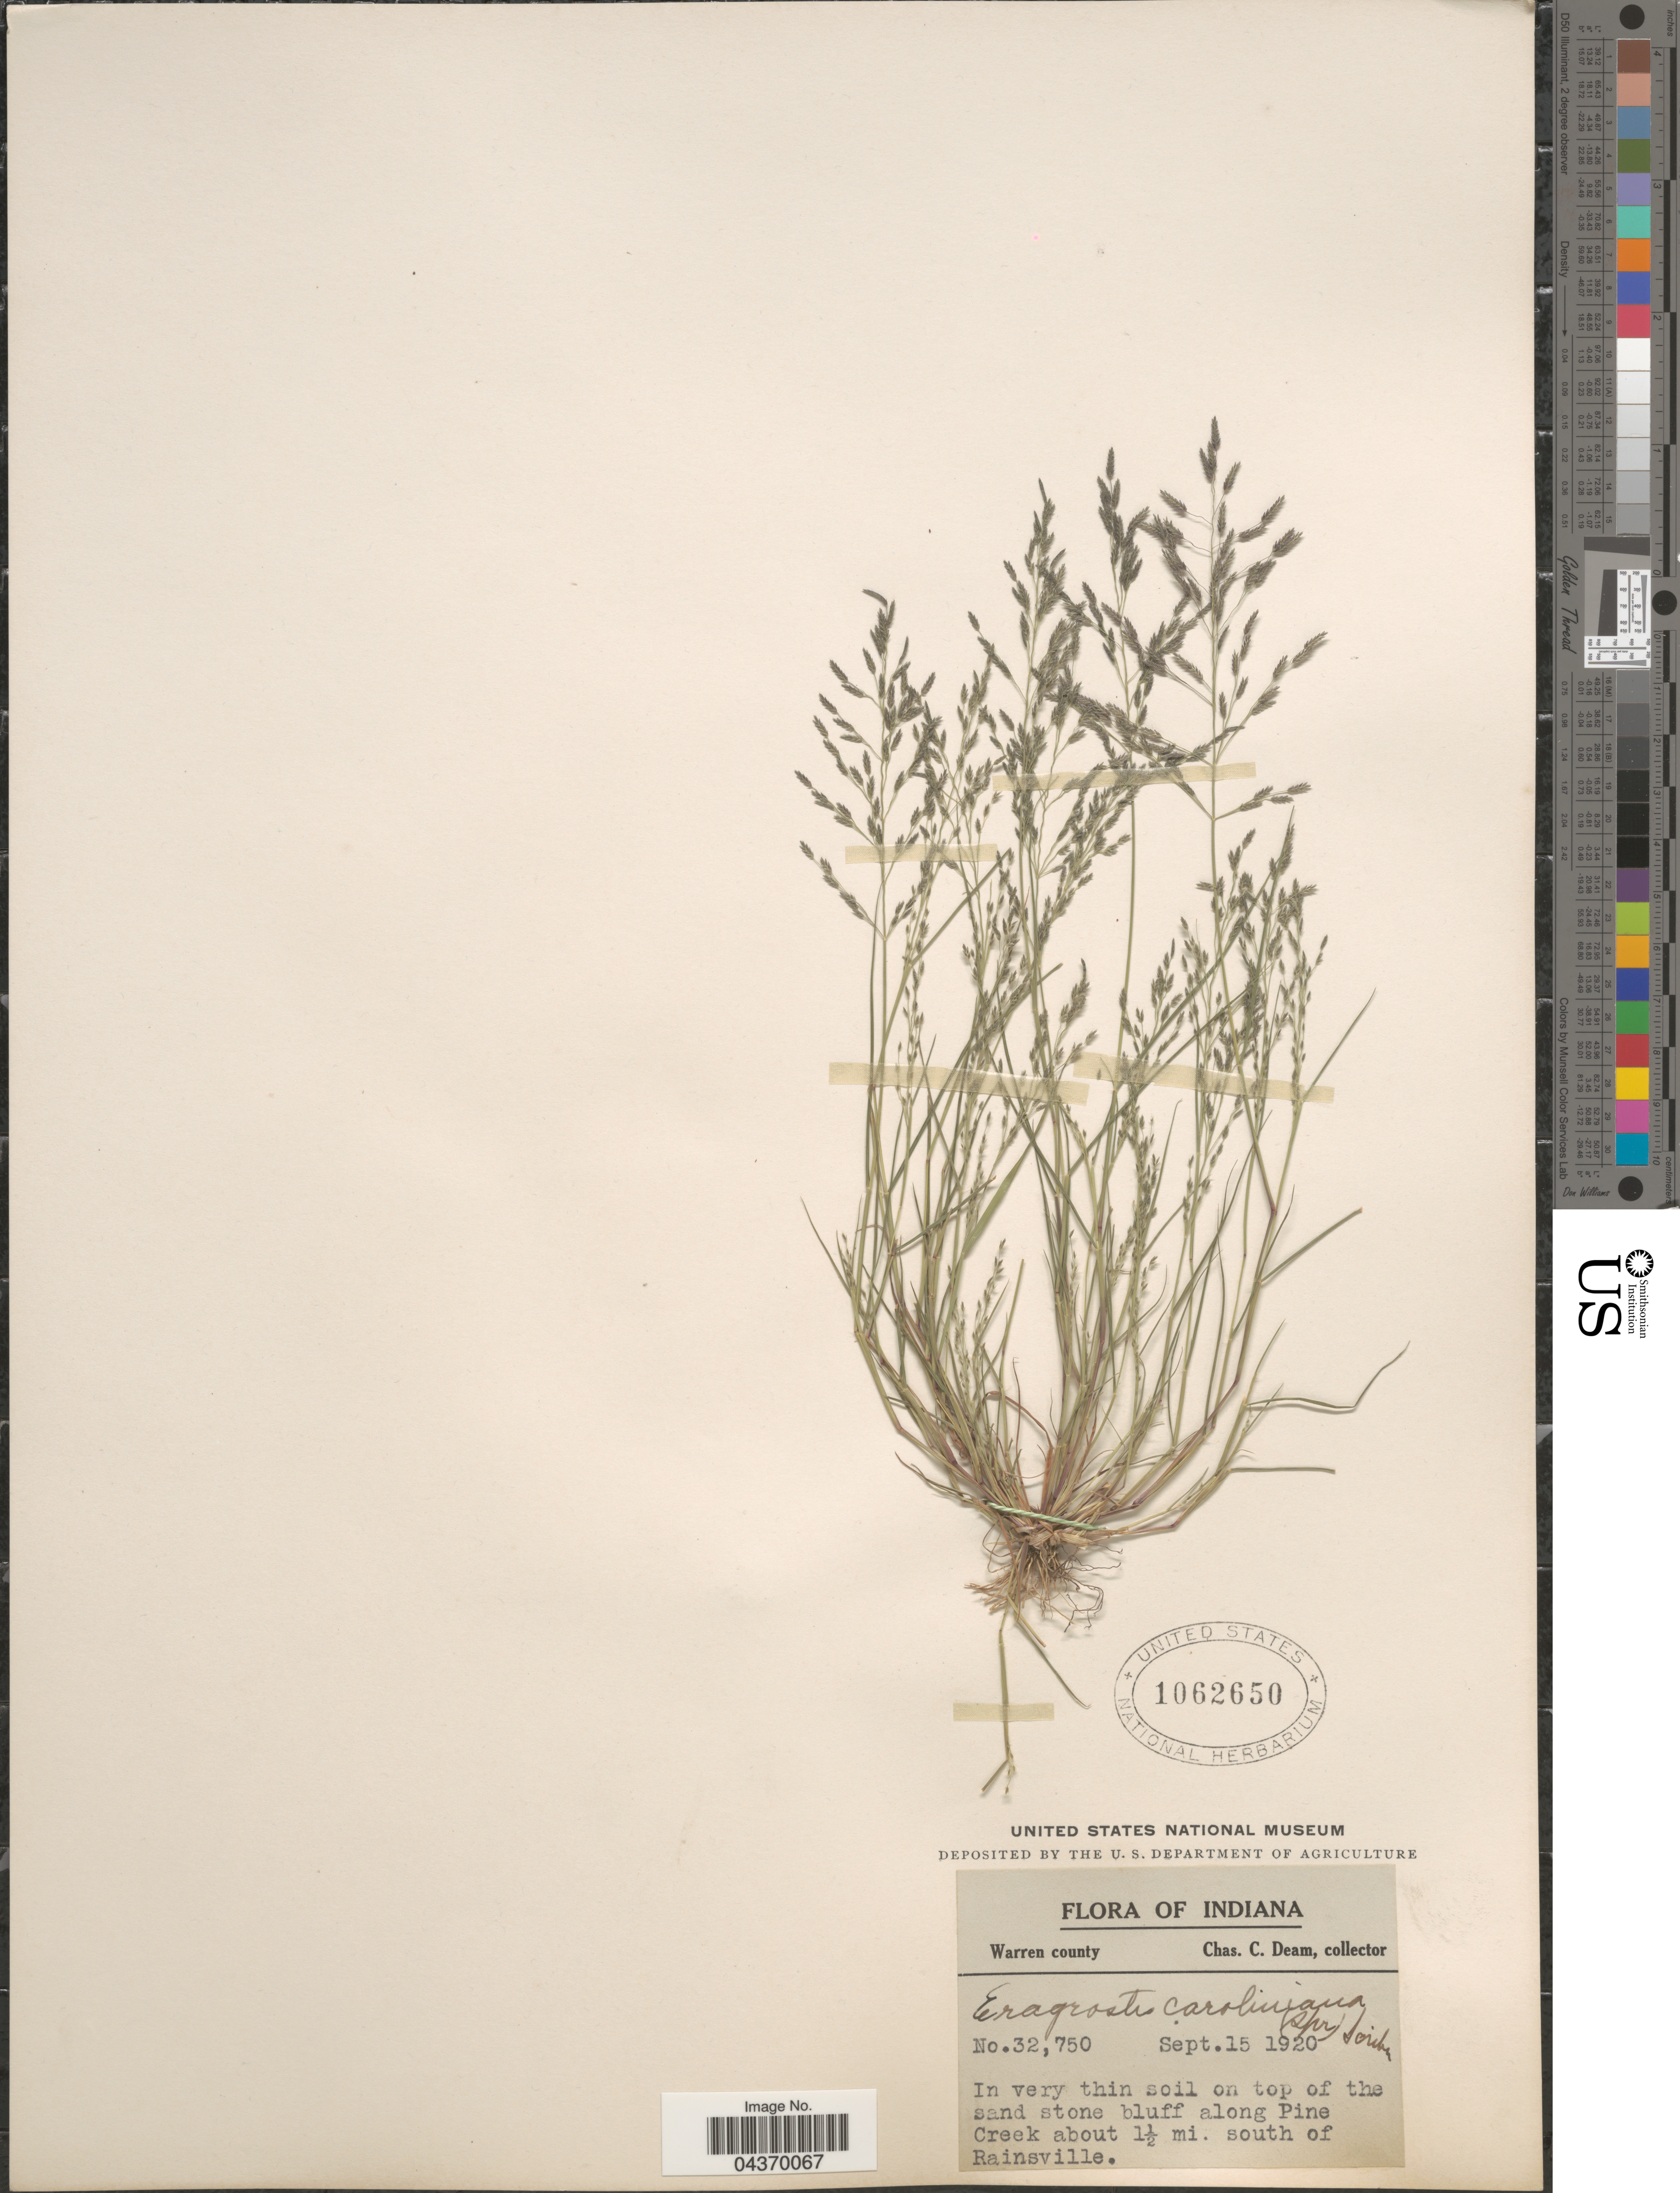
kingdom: Plantae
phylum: Tracheophyta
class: Liliopsida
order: Poales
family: Poaceae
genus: Eragrostis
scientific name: Eragrostis pectinacea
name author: (Michx.) Nees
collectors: C. C. Deam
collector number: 32750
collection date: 1920-09-15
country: United States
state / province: Indiana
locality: Warren county. In very thin soil on top of the sand stone bluff along Pine Creek about 1½ mi. south of Rainsville.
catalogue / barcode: US 1062650